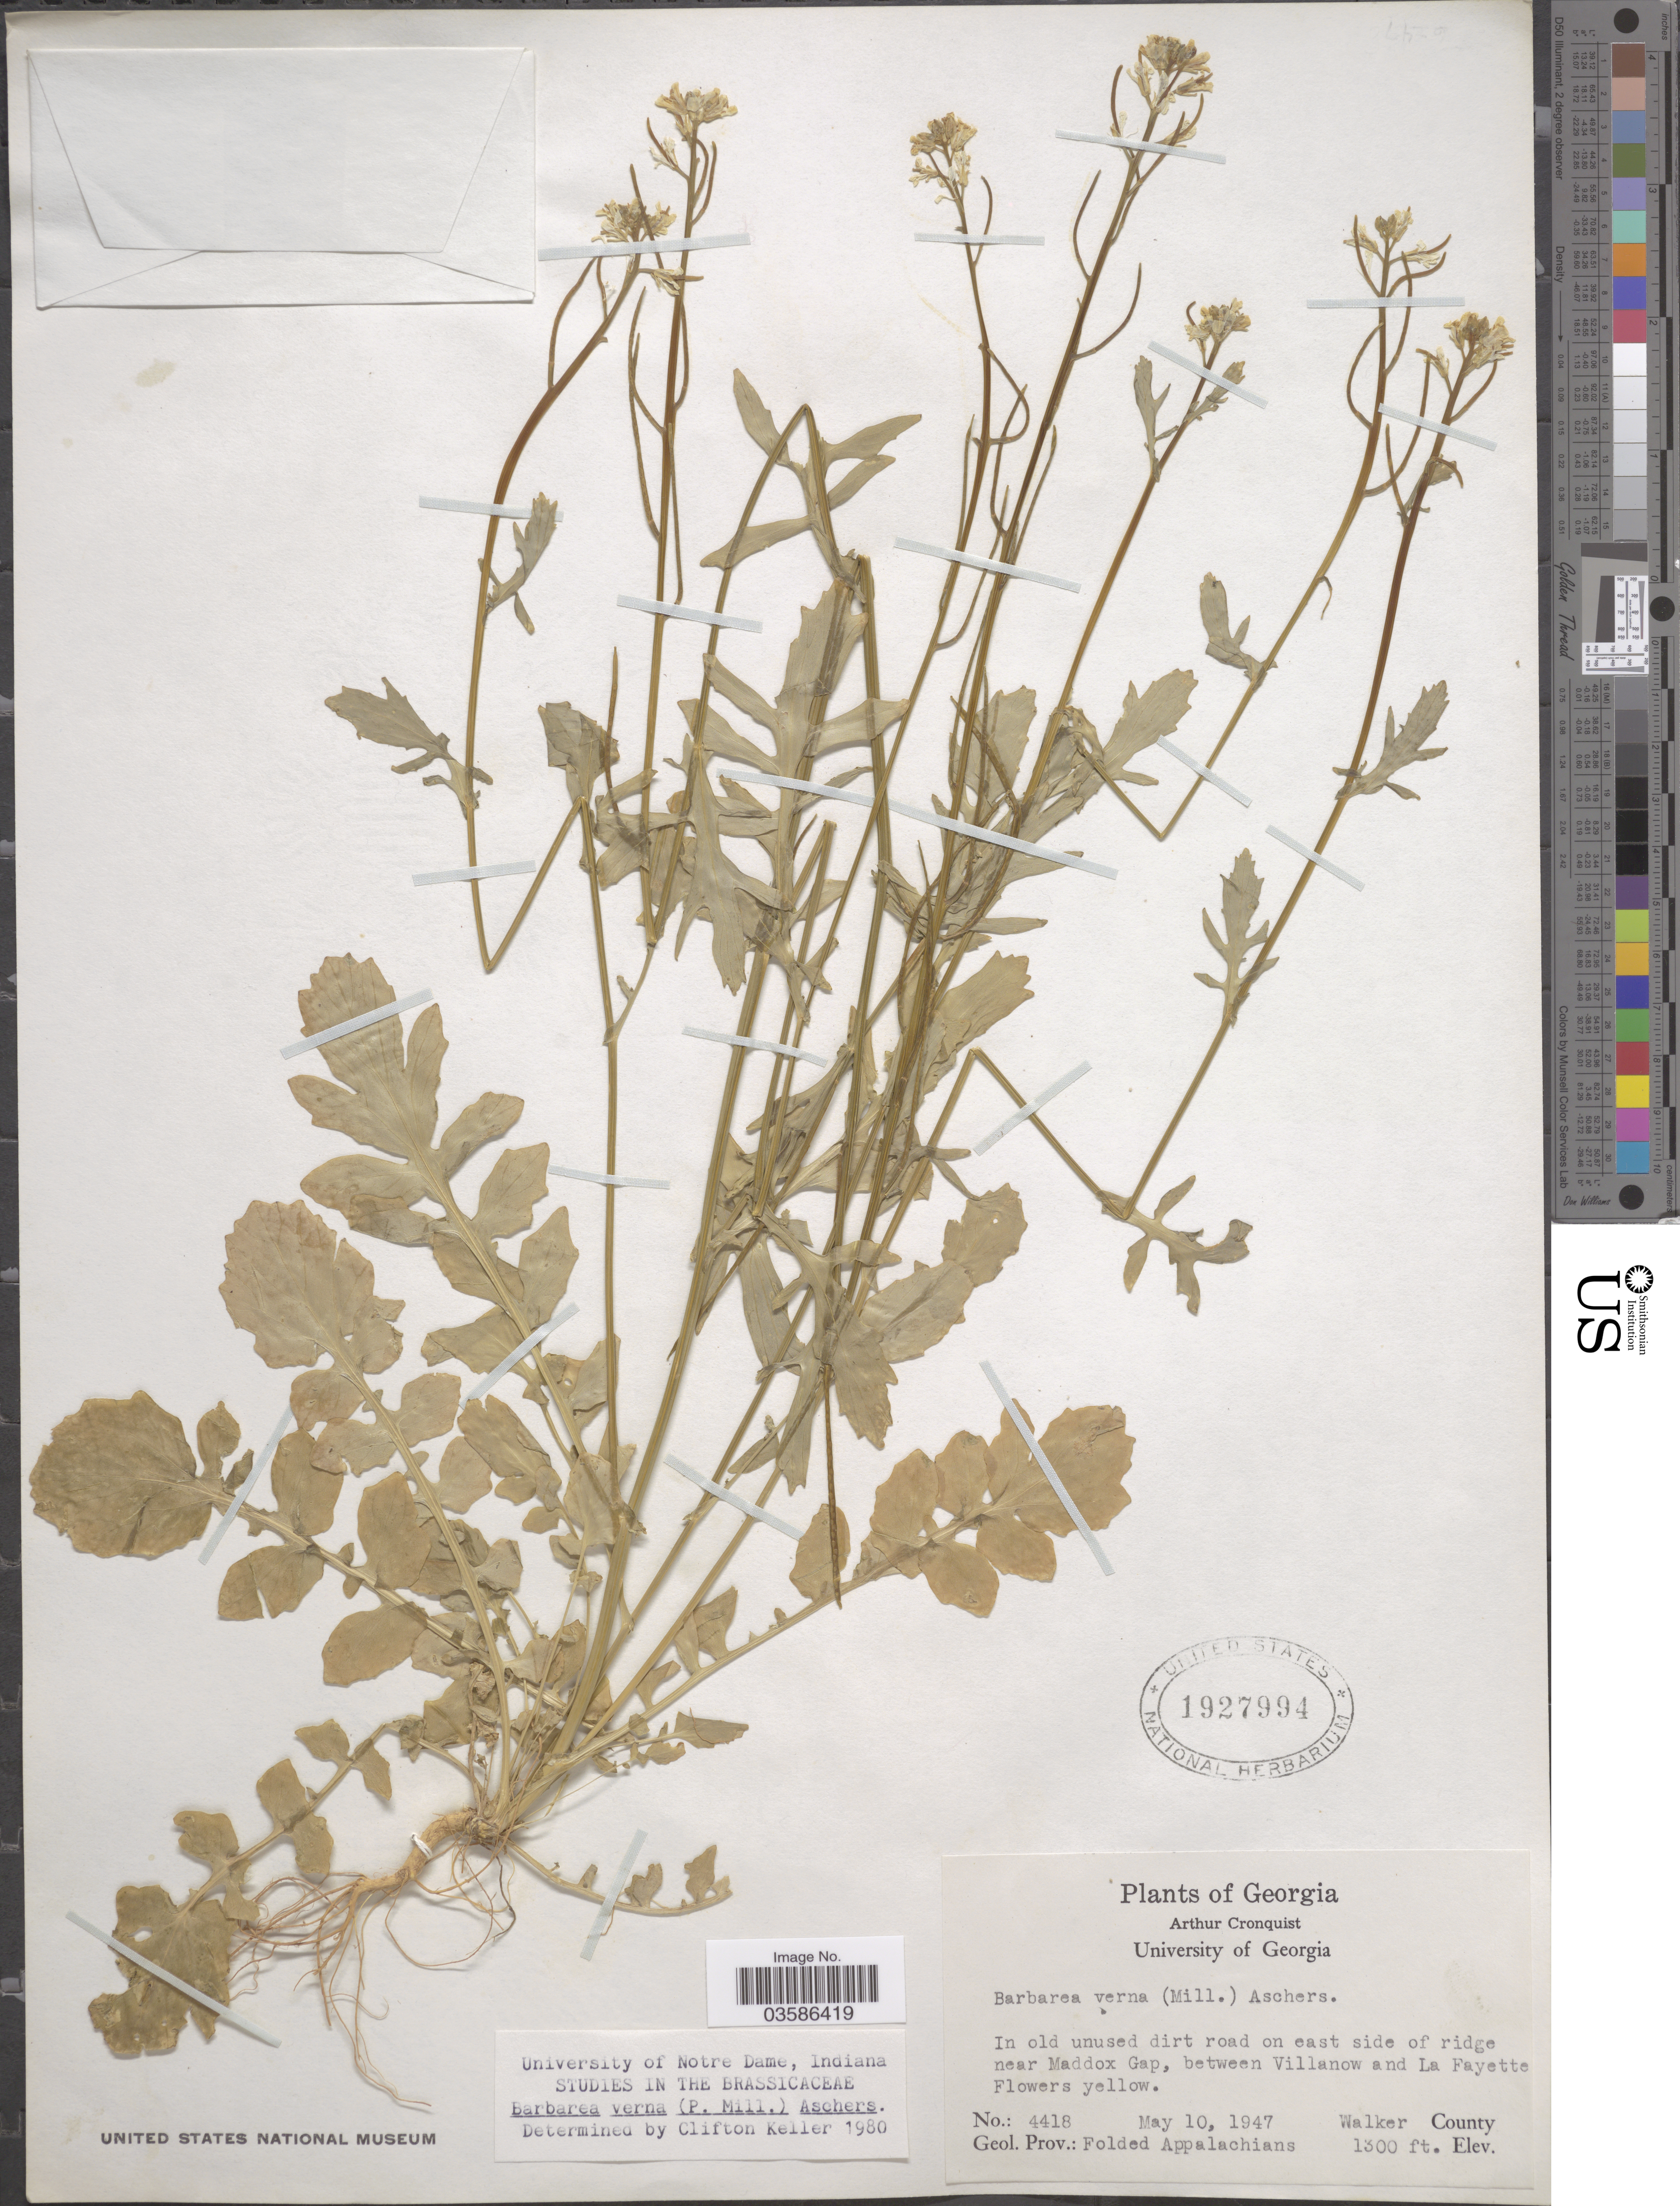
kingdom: Plantae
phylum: Tracheophyta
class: Magnoliopsida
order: Brassicales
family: Brassicaceae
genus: Barbarea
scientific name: Barbarea verna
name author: (Mill.) Asch.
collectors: A. J. Cronquist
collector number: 4418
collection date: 1947-05-10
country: United States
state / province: Georgia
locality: In old unused dirt road on east side of ridge near Maddox Gap, between Villanow and La Fayette. Walker County.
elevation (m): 396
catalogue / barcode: US 1927994